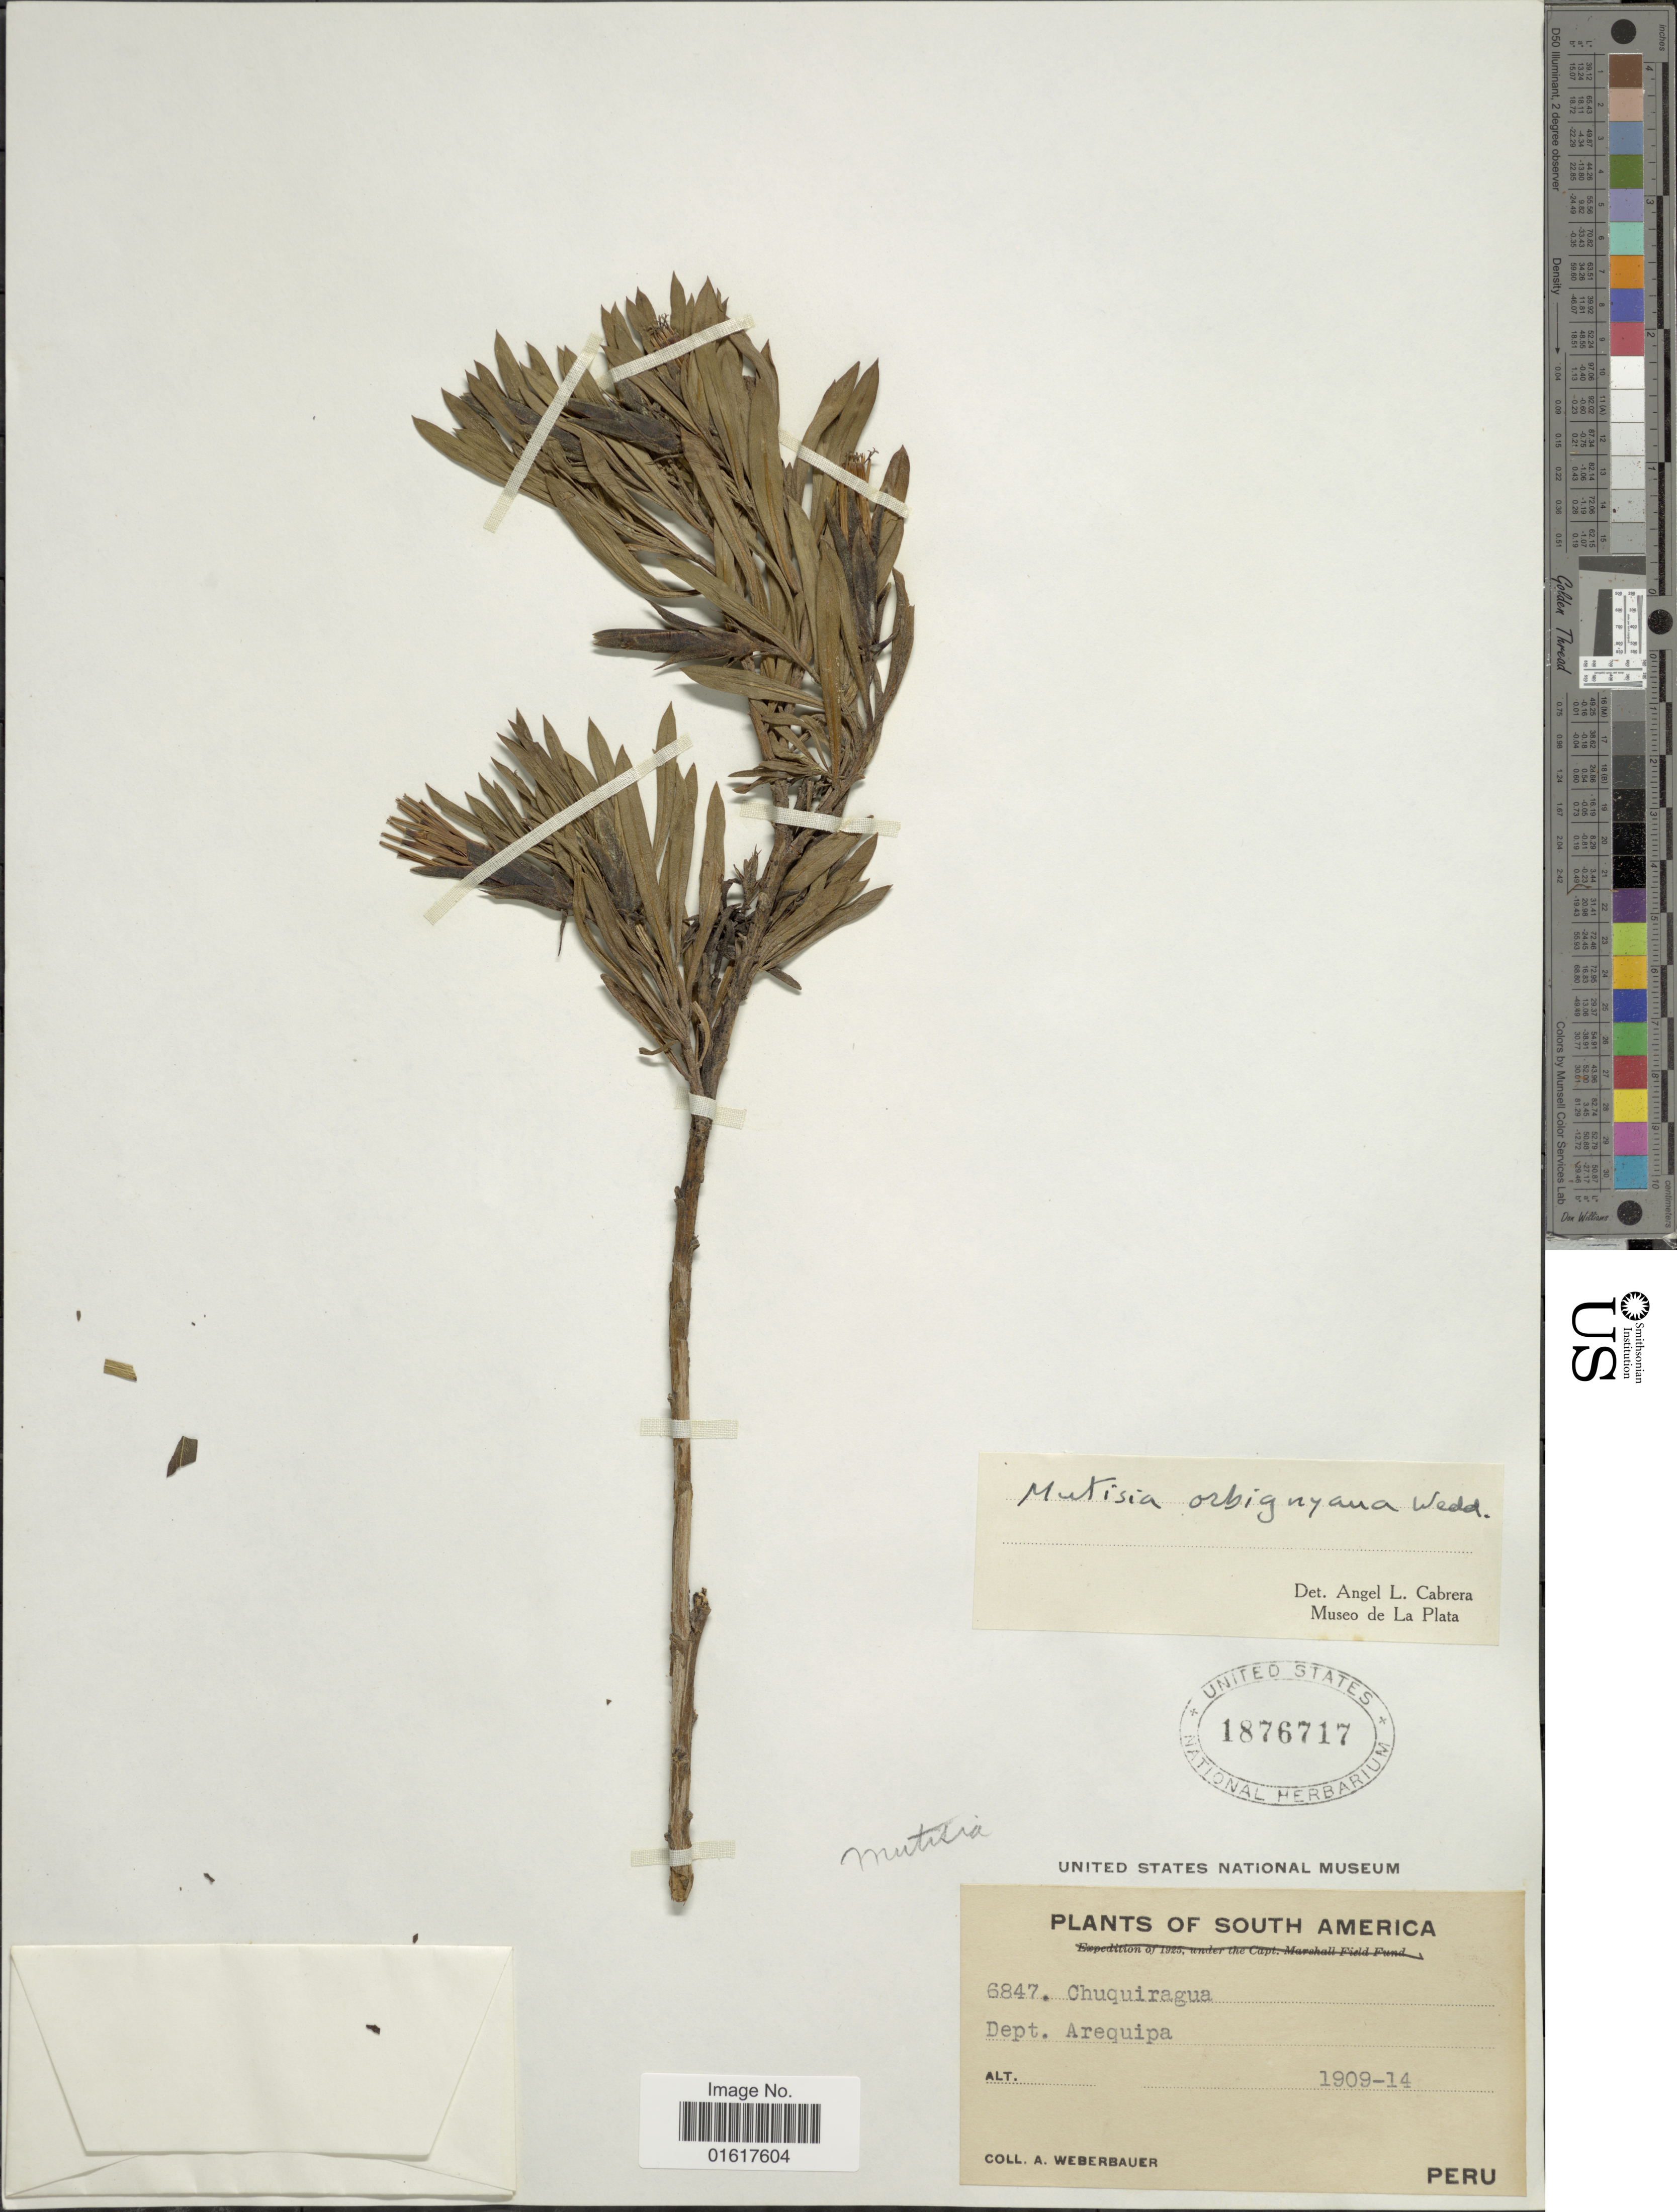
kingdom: Plantae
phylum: Tracheophyta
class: Magnoliopsida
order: Asterales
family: Asteraceae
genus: Mutisia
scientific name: Mutisia orbignyana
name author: Wedd.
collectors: A. Weberbauer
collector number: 6847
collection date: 1909/1914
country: Peru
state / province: Arequipa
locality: Chuquiragua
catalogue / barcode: US 1876717